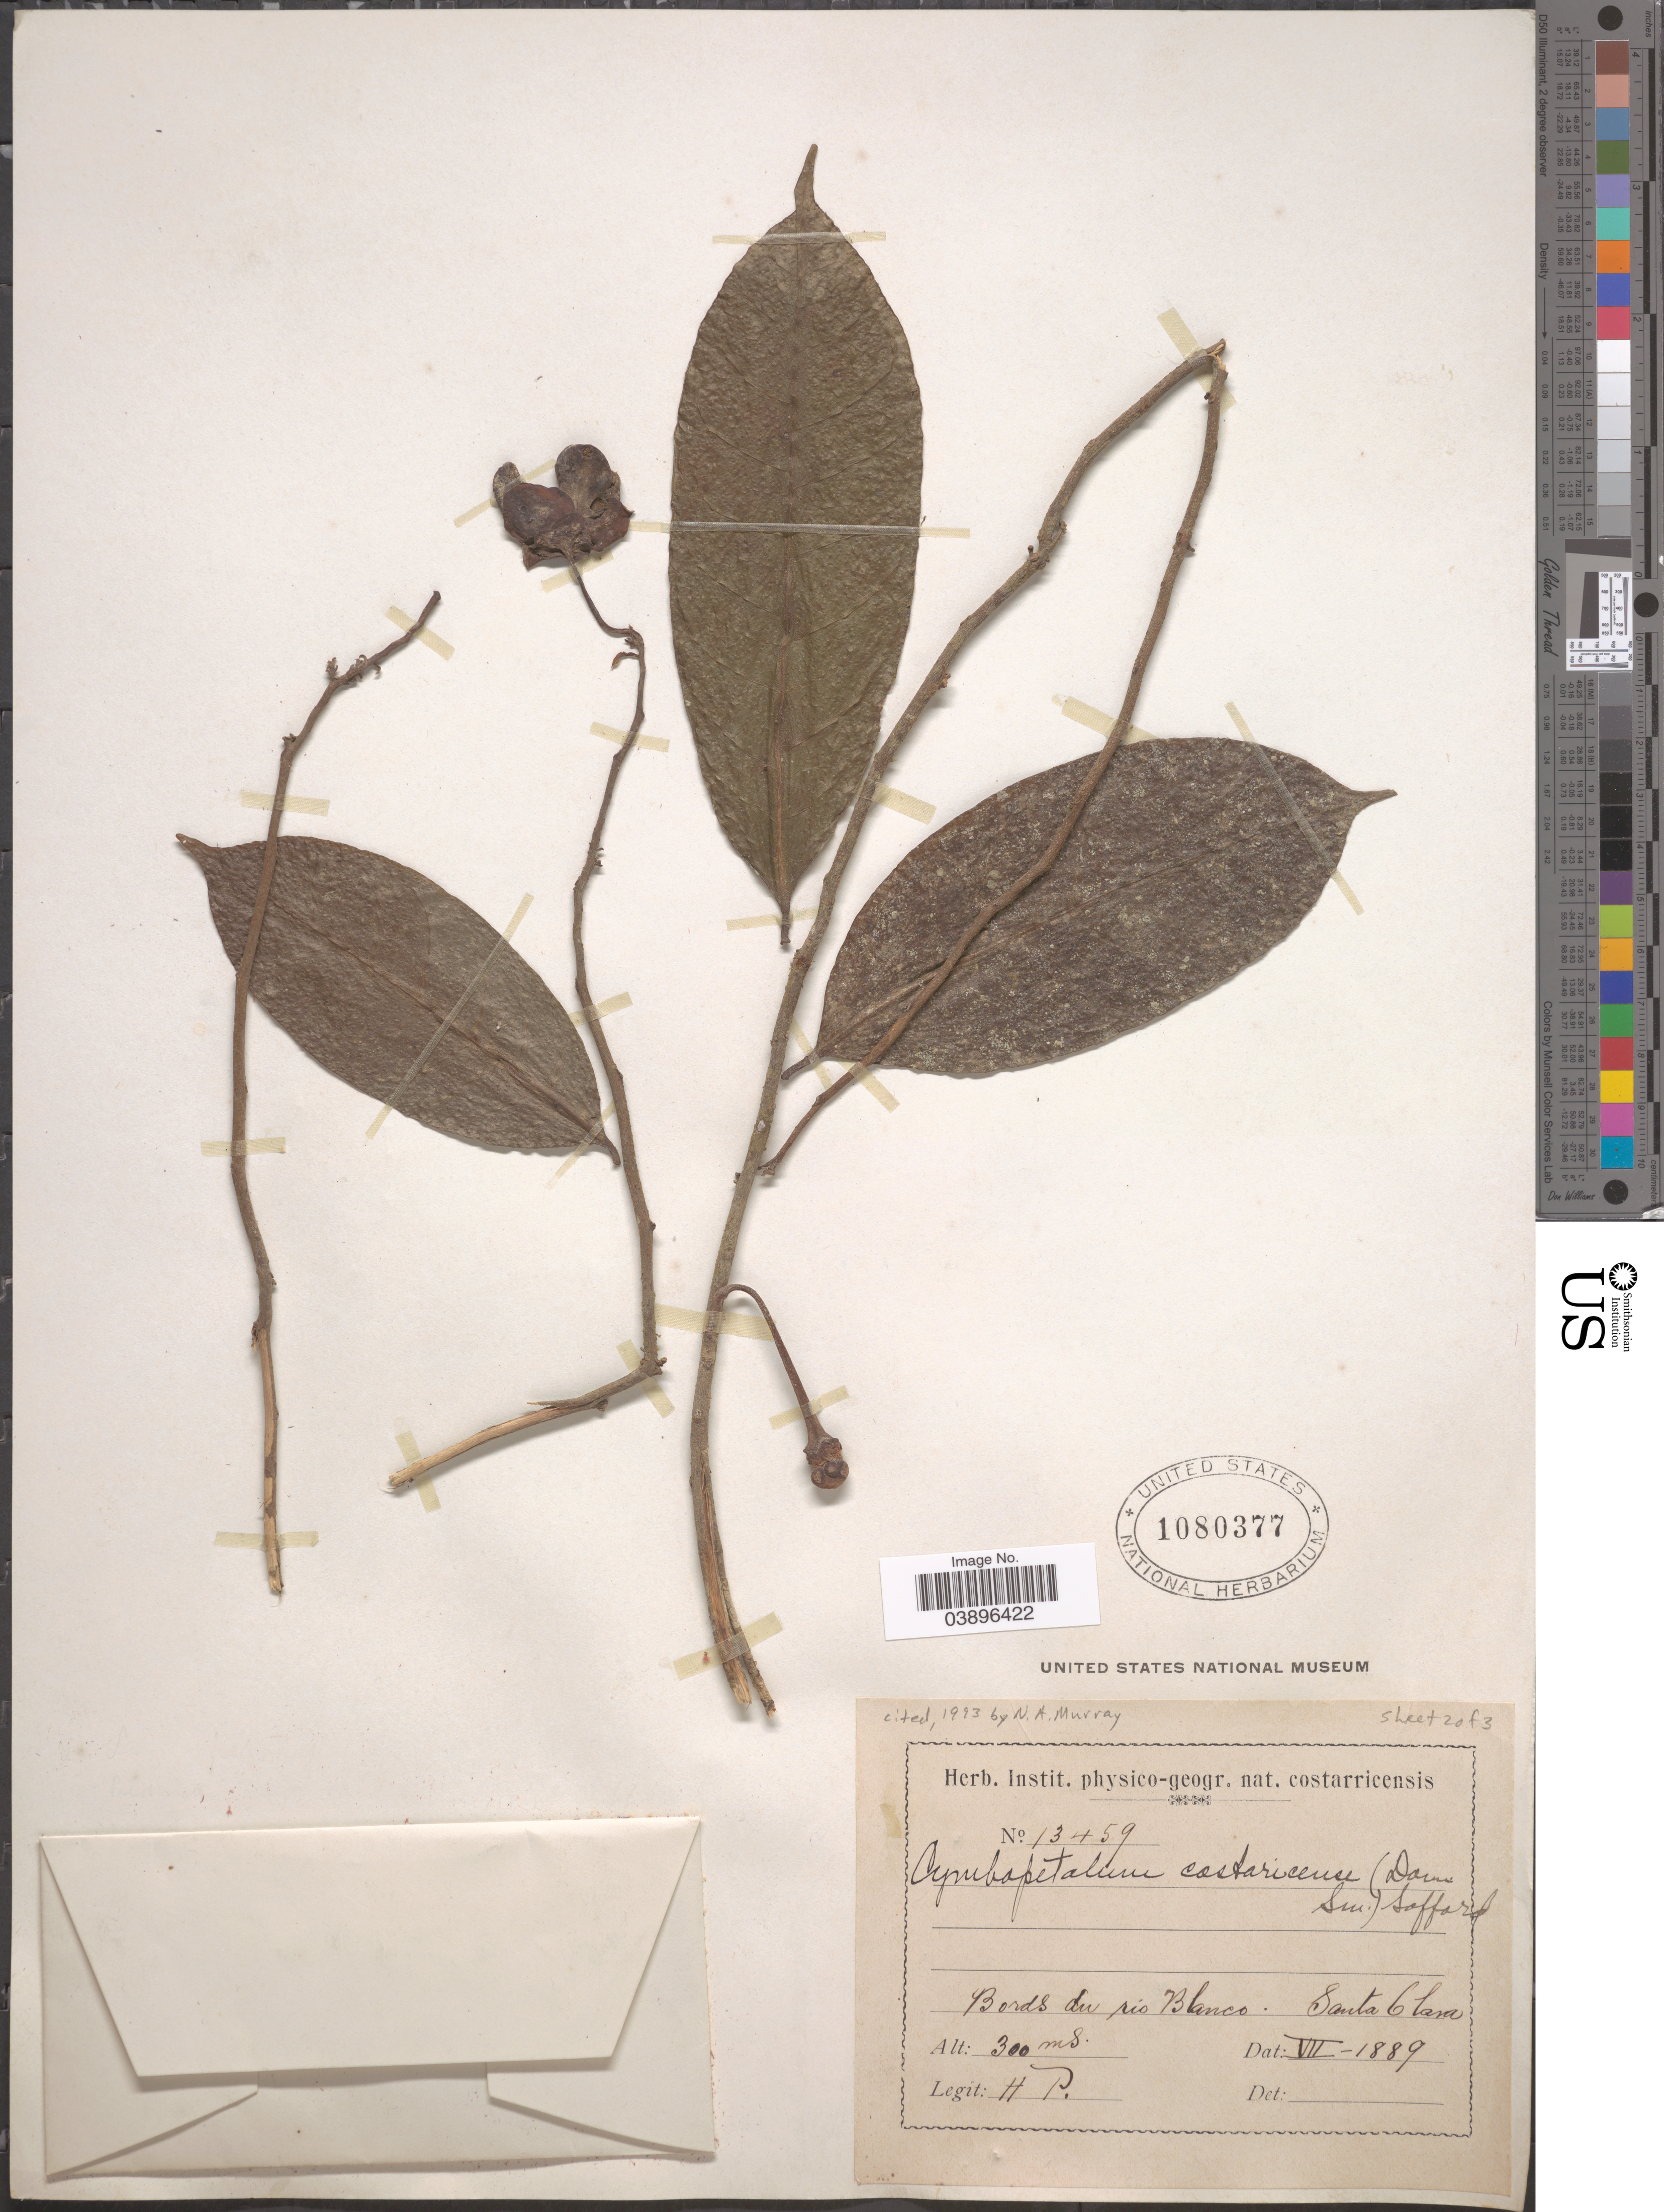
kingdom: Plantae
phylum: Tracheophyta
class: Magnoliopsida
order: Magnoliales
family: Annonaceae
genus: Cymbopetalum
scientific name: Cymbopetalum costaricense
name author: (Donn. Sm.) R.E. Fr.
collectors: H. P.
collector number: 13459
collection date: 1889-07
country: Costa Rica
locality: Bords du rio Blanco. Santa Clara.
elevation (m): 300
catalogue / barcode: US 1080377